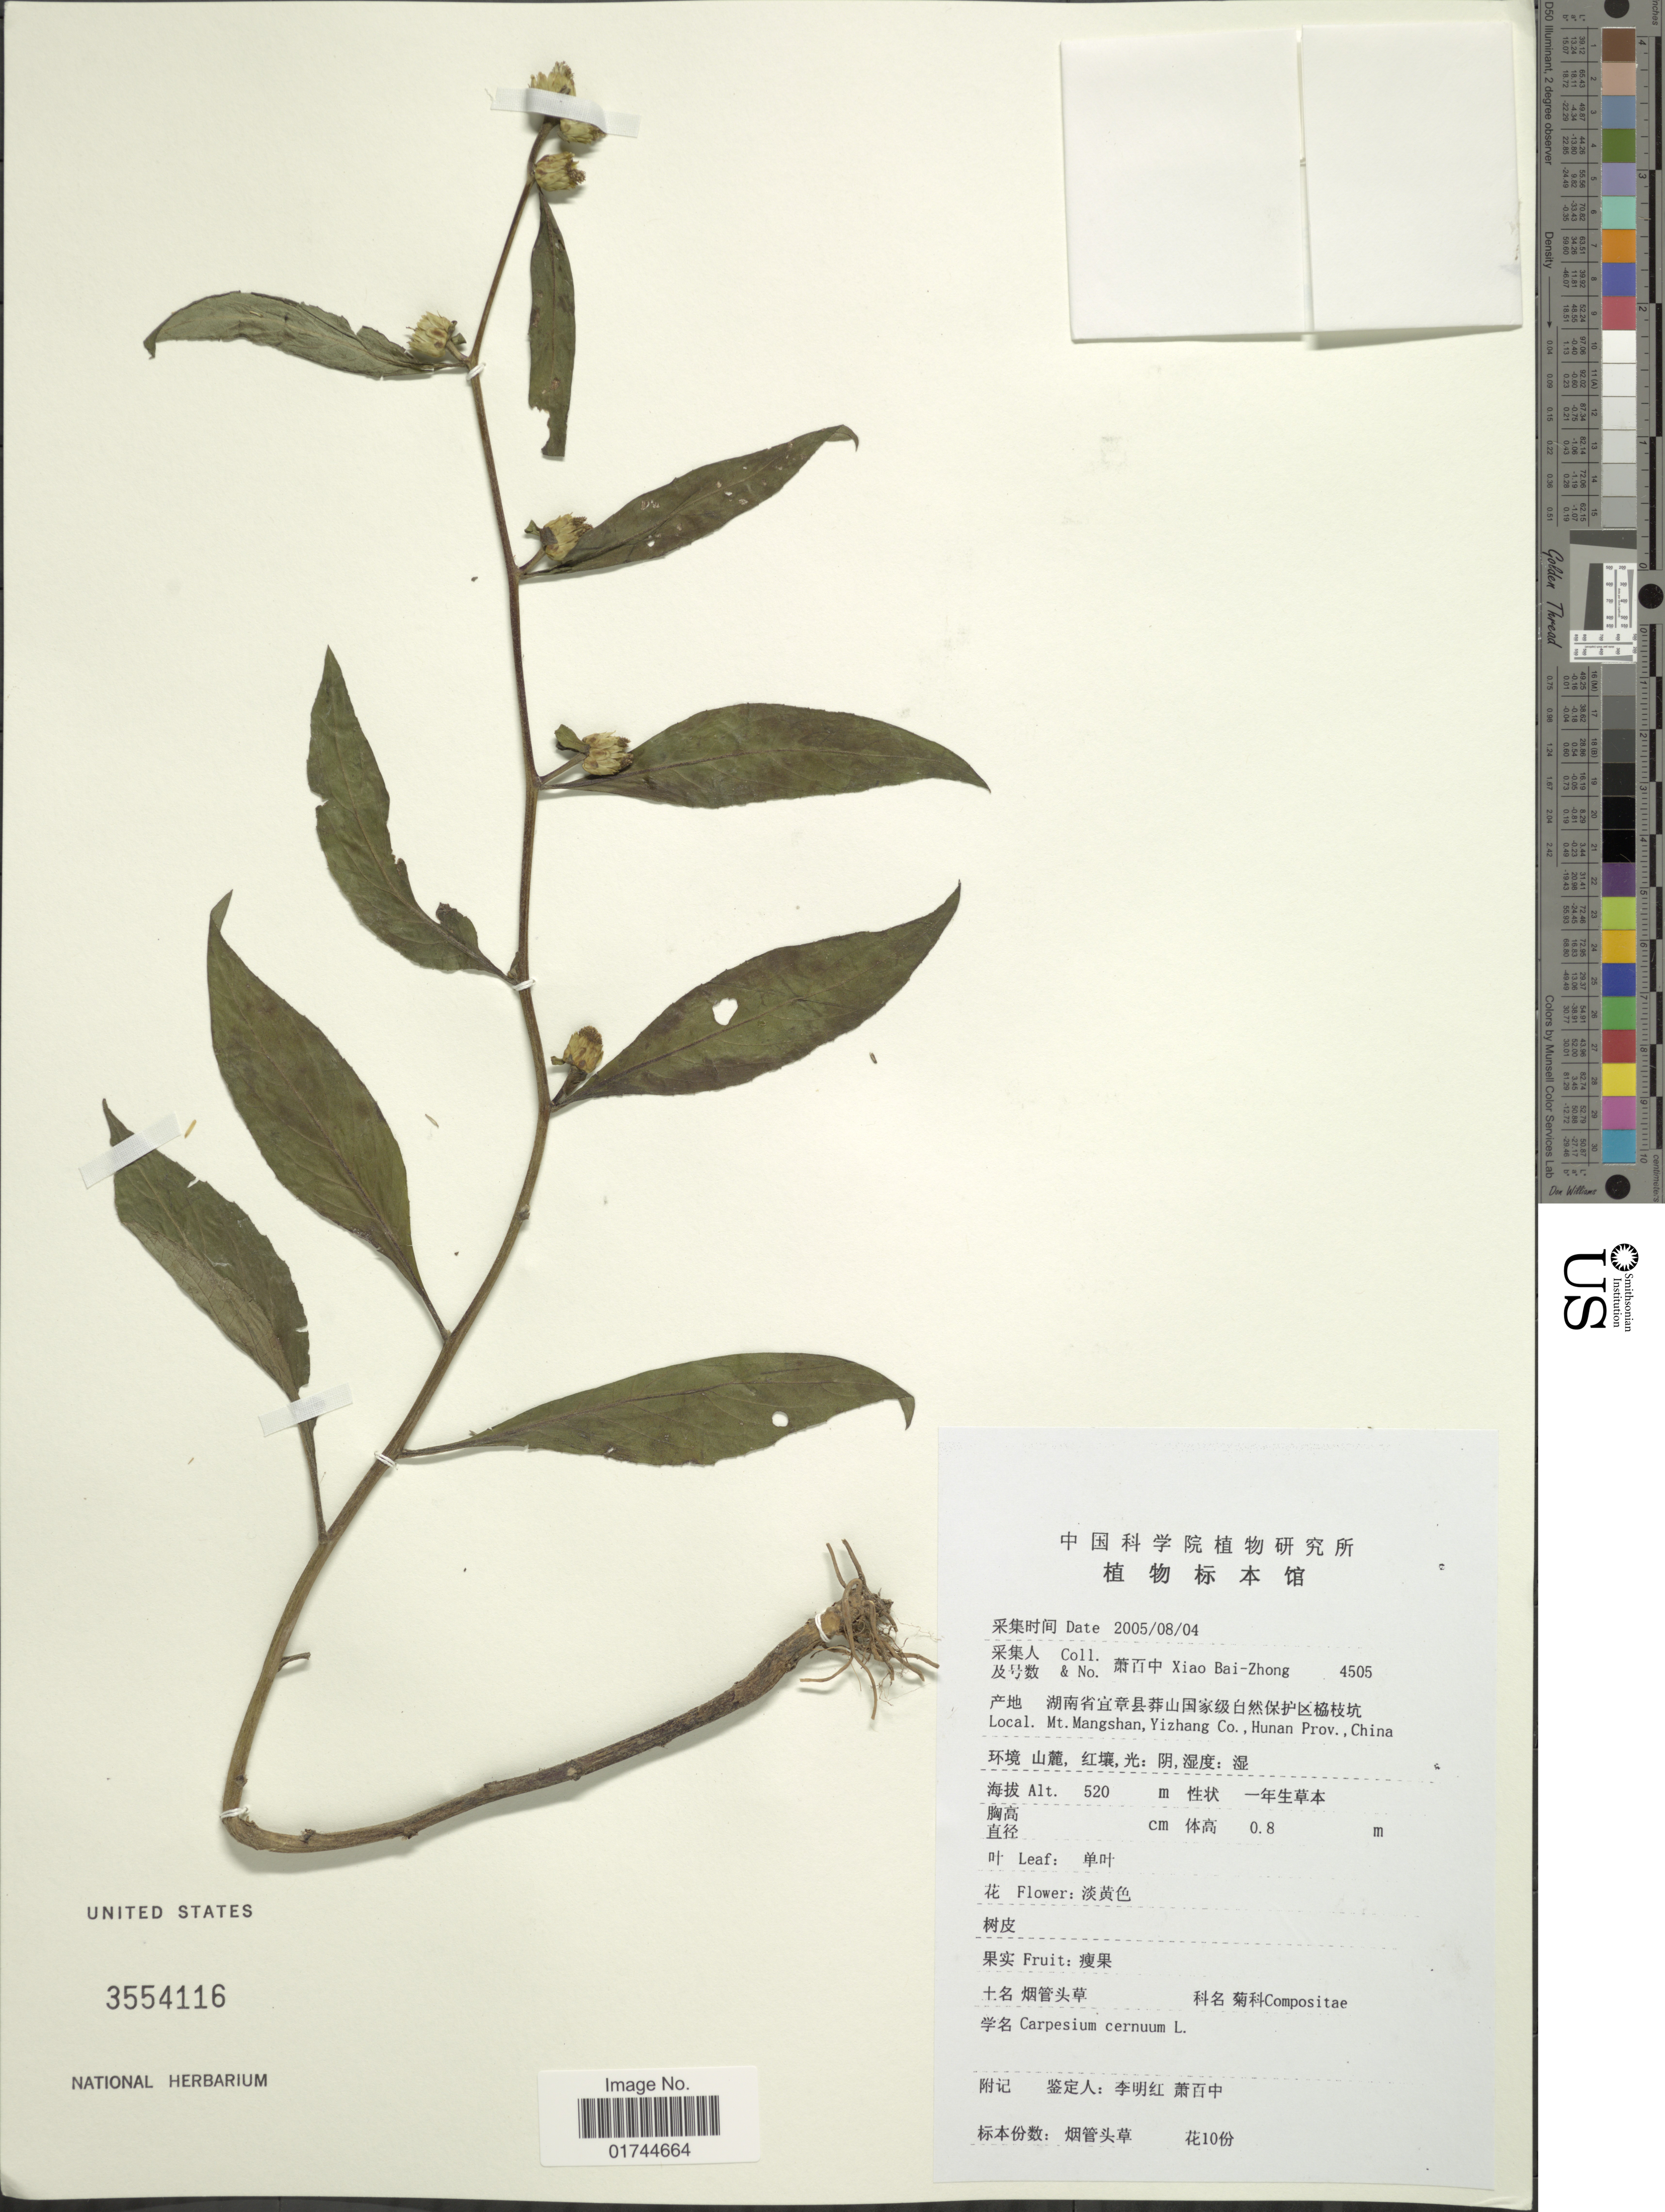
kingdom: Plantae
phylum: Tracheophyta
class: Magnoliopsida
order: Asterales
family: Asteraceae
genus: Carpesium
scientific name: Carpesium cernum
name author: L.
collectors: B. Z. Xiao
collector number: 4505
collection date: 2005-08-04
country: China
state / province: Hunan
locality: Mt. Mangshan, Yizhang Co.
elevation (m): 520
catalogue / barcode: US 3554116